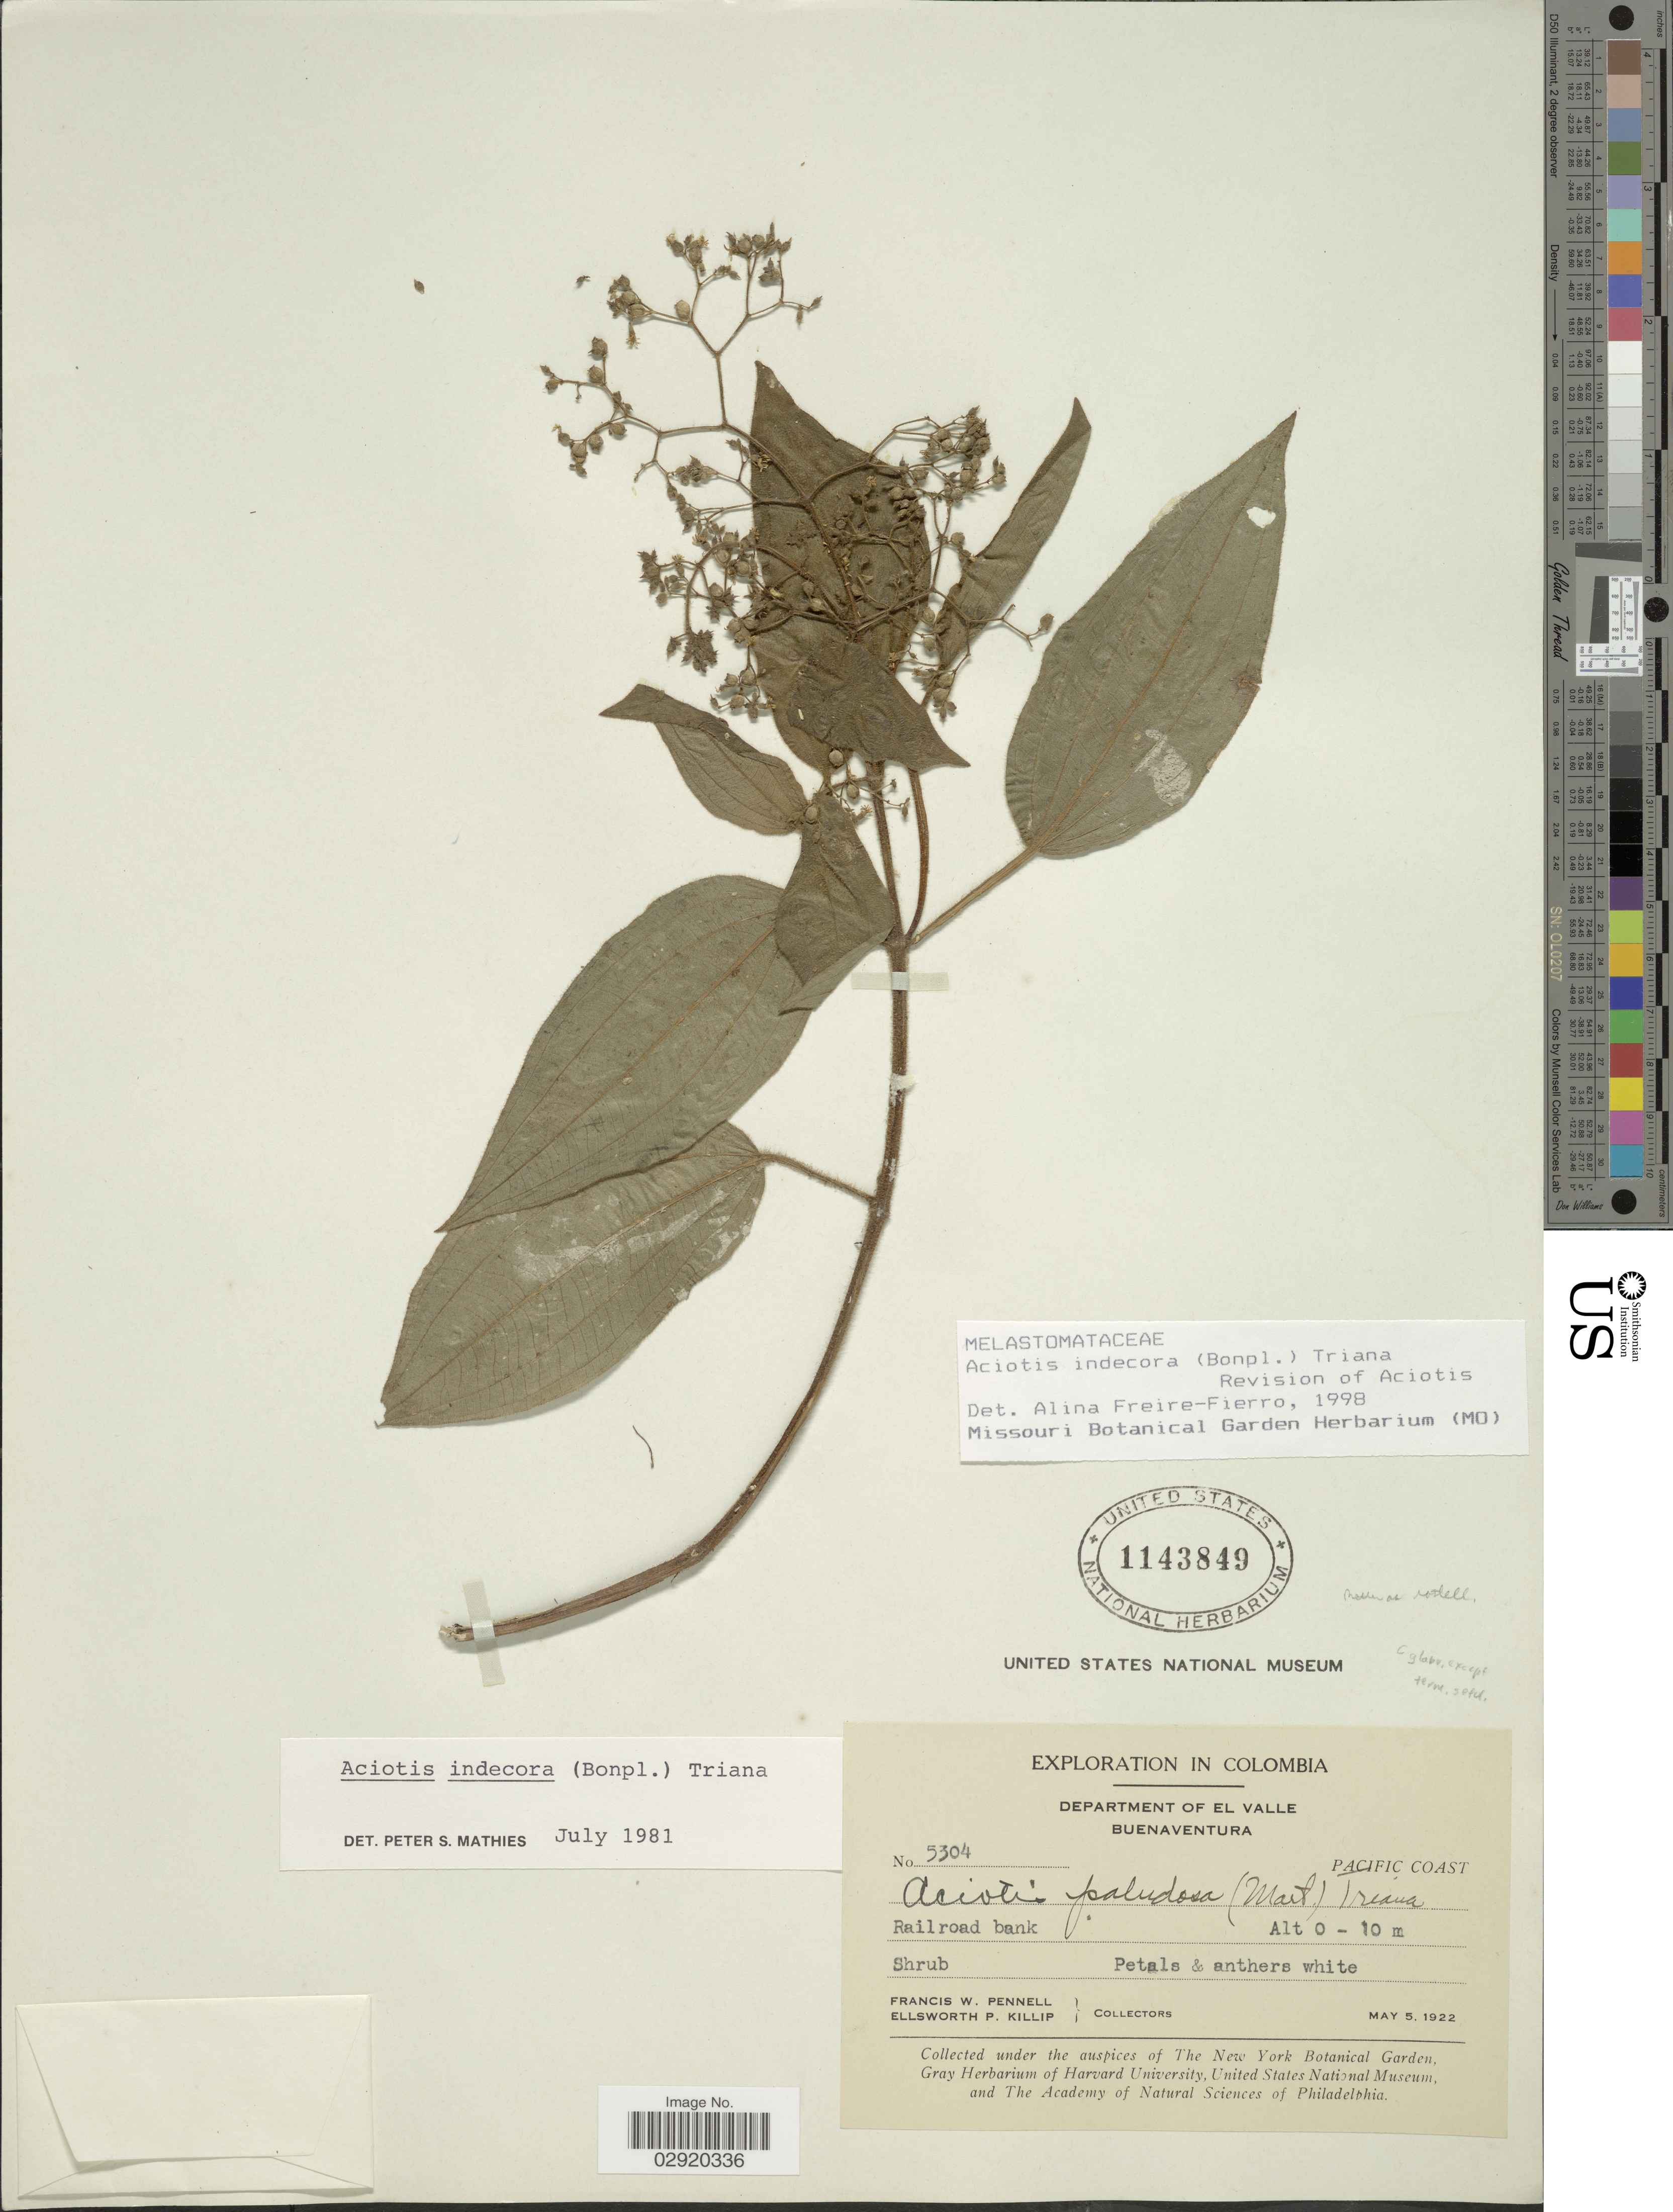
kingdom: Plantae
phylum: Tracheophyta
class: Magnoliopsida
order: Myrtales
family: Melastomataceae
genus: Aciotis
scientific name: Aciotis indecora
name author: (Bonpl.) Triana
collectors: F. W. Pennell & E. P. Killip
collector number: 5304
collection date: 1922-05-05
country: Colombia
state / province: Valle del Cauca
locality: Department of El Valle. Buenaventura.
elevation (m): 0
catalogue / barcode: US 1143849